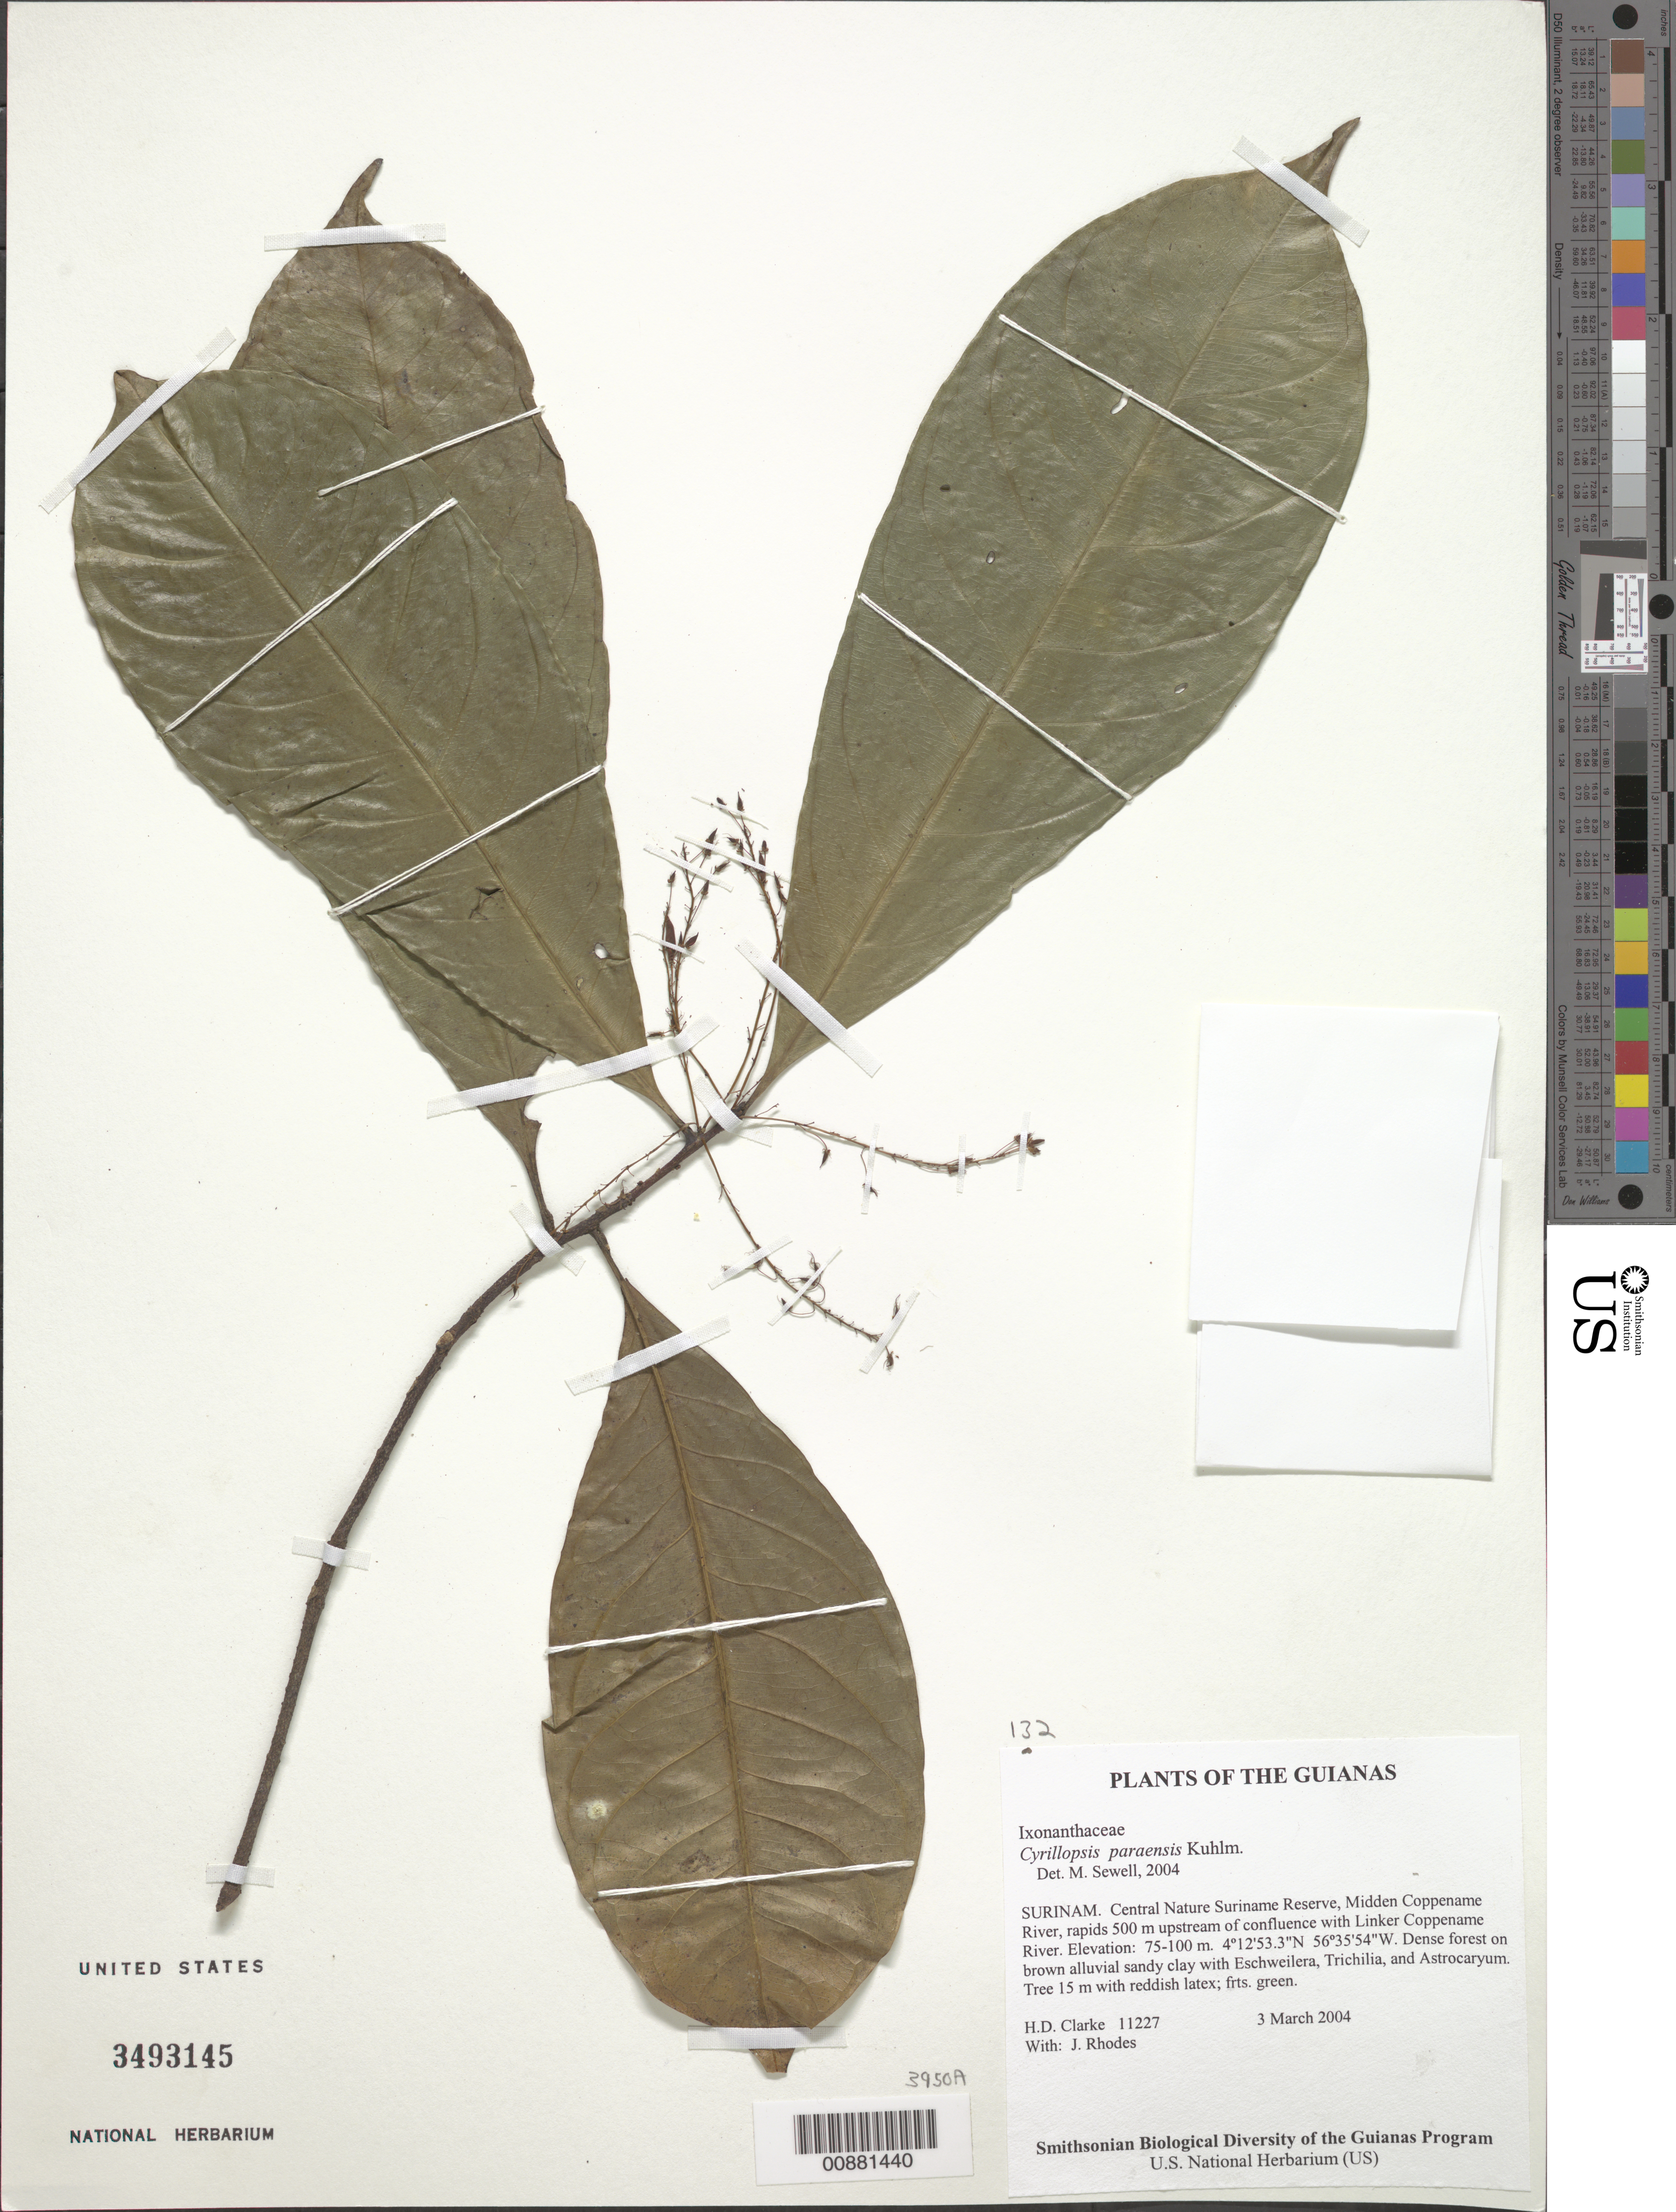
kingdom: Plantae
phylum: Tracheophyta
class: Magnoliopsida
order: Malpighiales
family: Ixonanthaceae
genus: Cyrillopsis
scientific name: Cyrillopsis paraensis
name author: Kuhlm.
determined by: Sewell, M.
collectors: H. D. Clarke & J. Rhodes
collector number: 11227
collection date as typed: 3 March 2004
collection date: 2004-03-03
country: Suriname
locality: Central Suriname Nature Reserve, Midden Coppename River, rapids 500 m upstream of confluence with Linker Coppename River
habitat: Dense forest on brown alluvial sandy clay with Eschweilera, Trichilia, and Astrocaryum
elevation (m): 75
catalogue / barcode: US 3493145